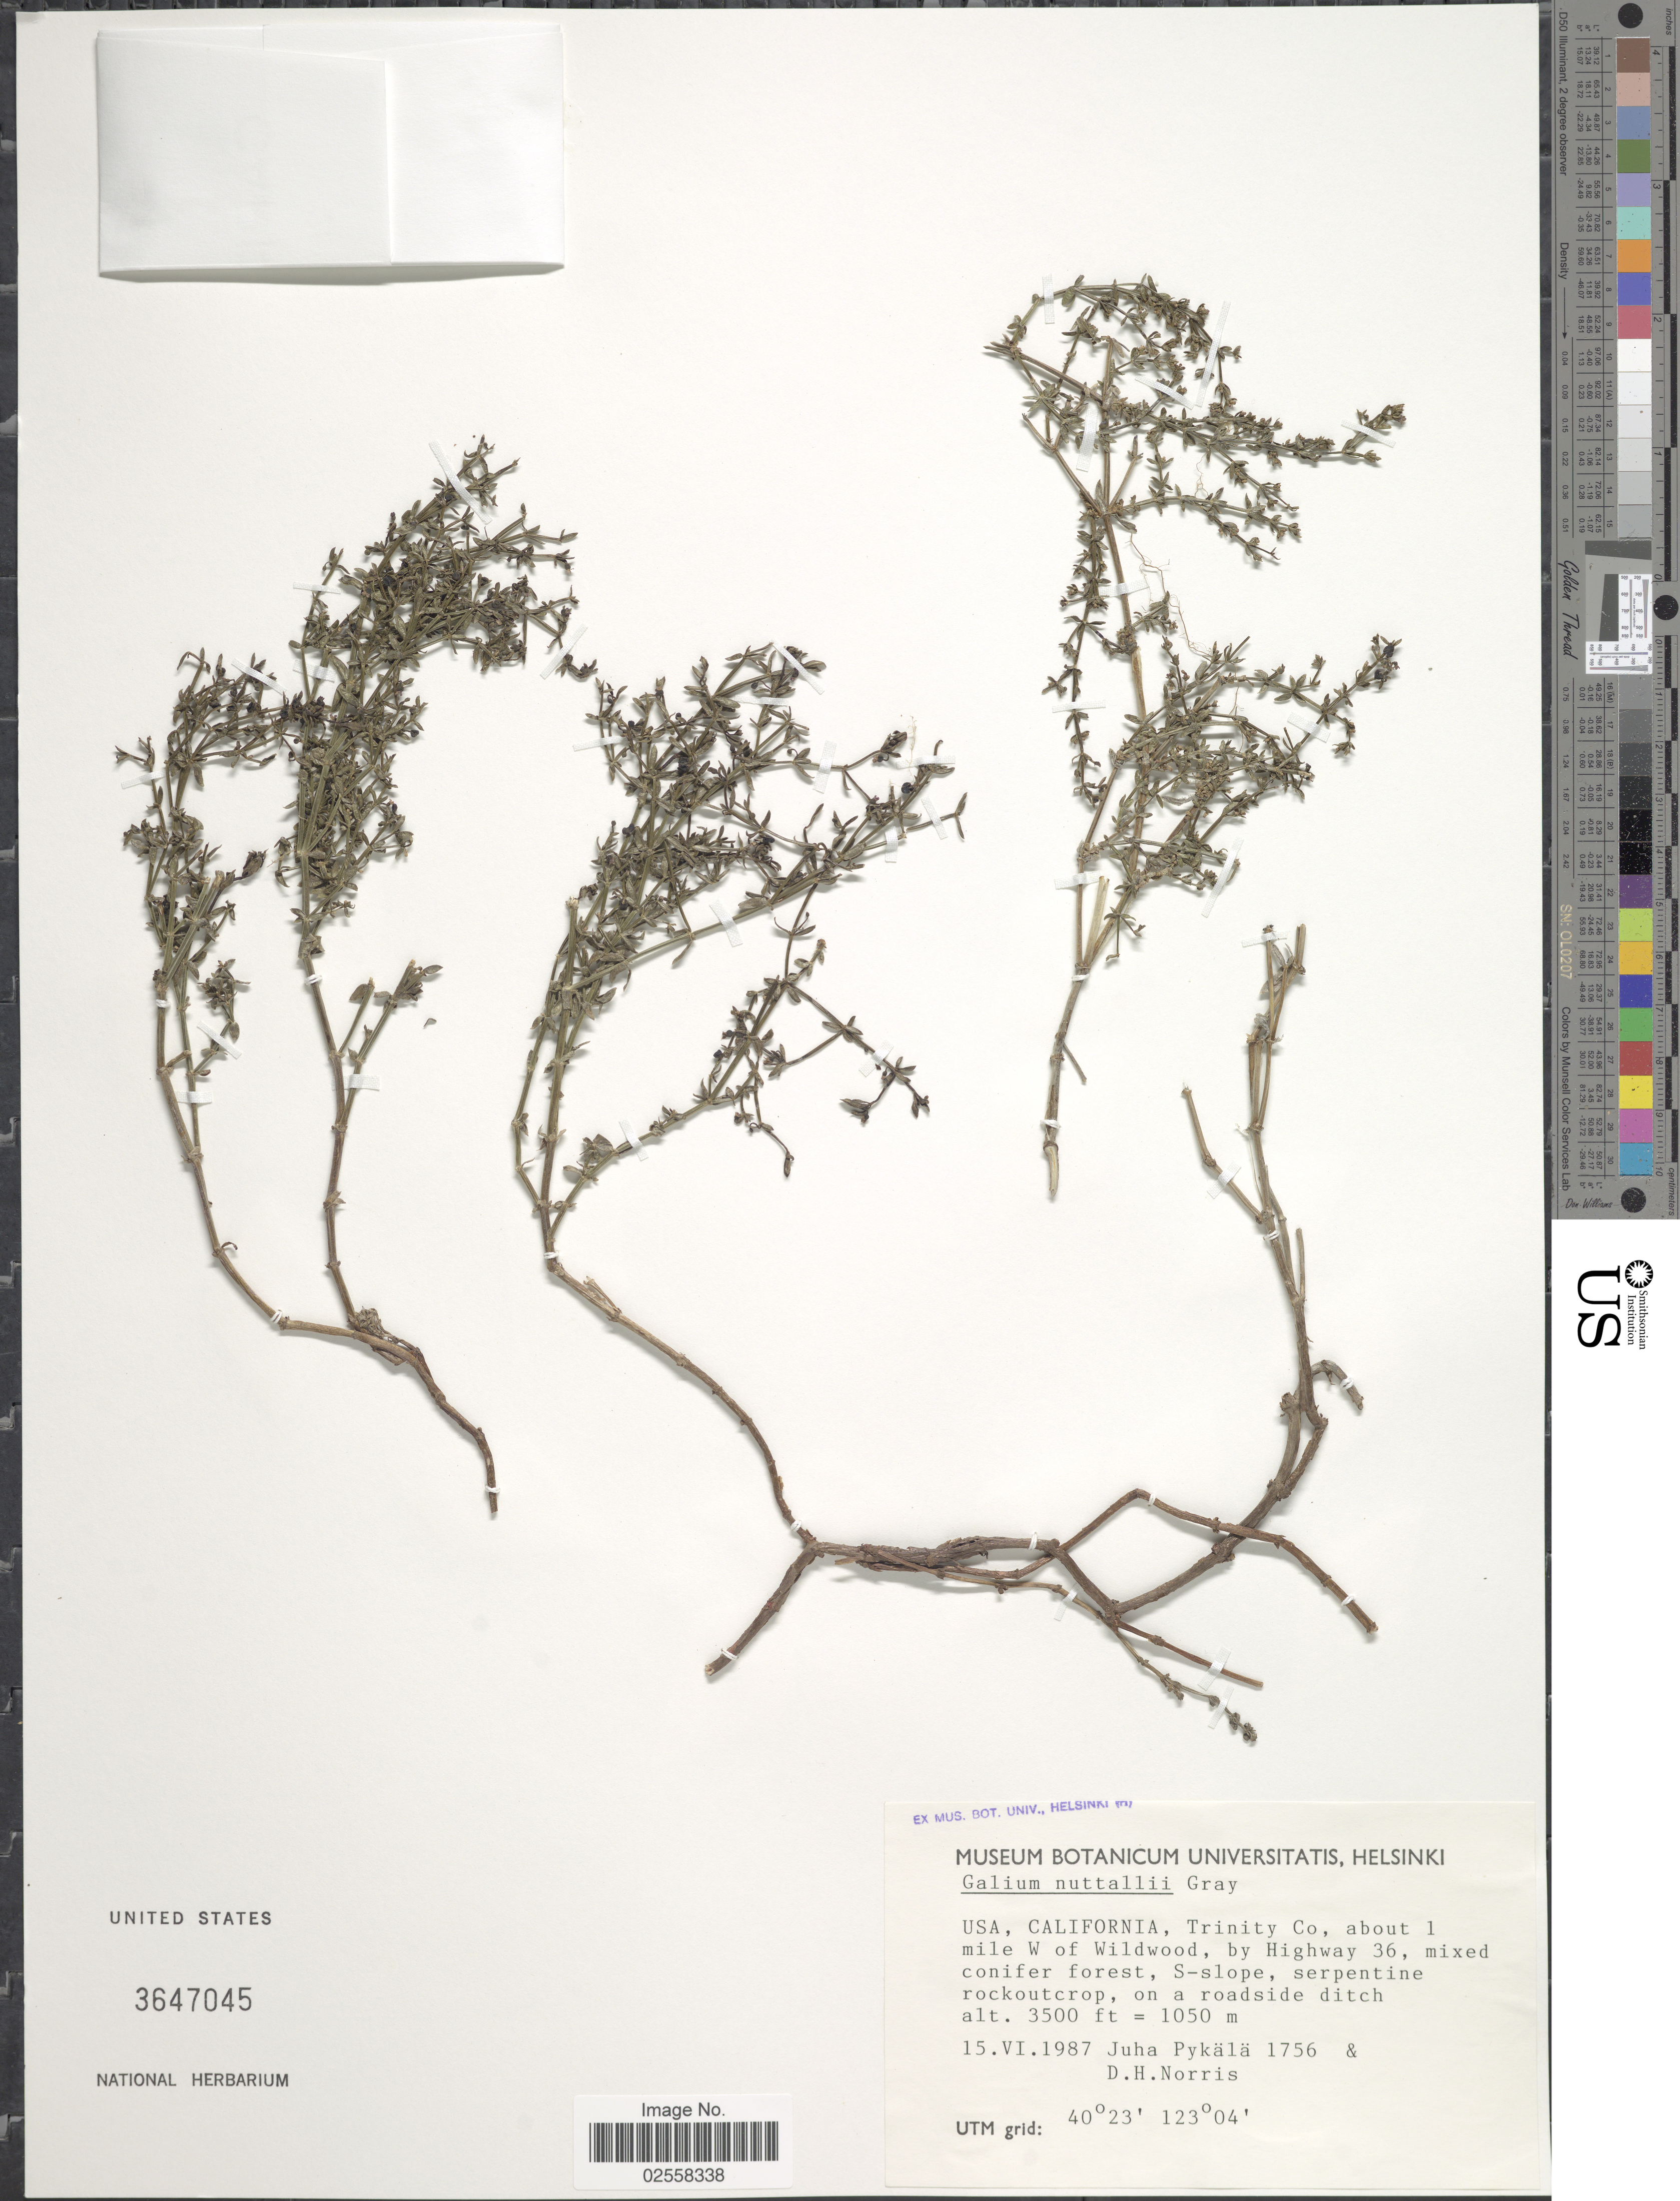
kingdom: Plantae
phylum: Tracheophyta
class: Magnoliopsida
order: Gentianales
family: Rubiaceae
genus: Galium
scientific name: Galium nuttallii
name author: A. Gray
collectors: J. Pykala & D. H. Norris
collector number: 1756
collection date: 1987-06-15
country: United States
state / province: California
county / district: Trinity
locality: USA, Trinity Co, about 1 mile W of Wildwood, by Highway 36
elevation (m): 1067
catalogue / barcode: US 3647045